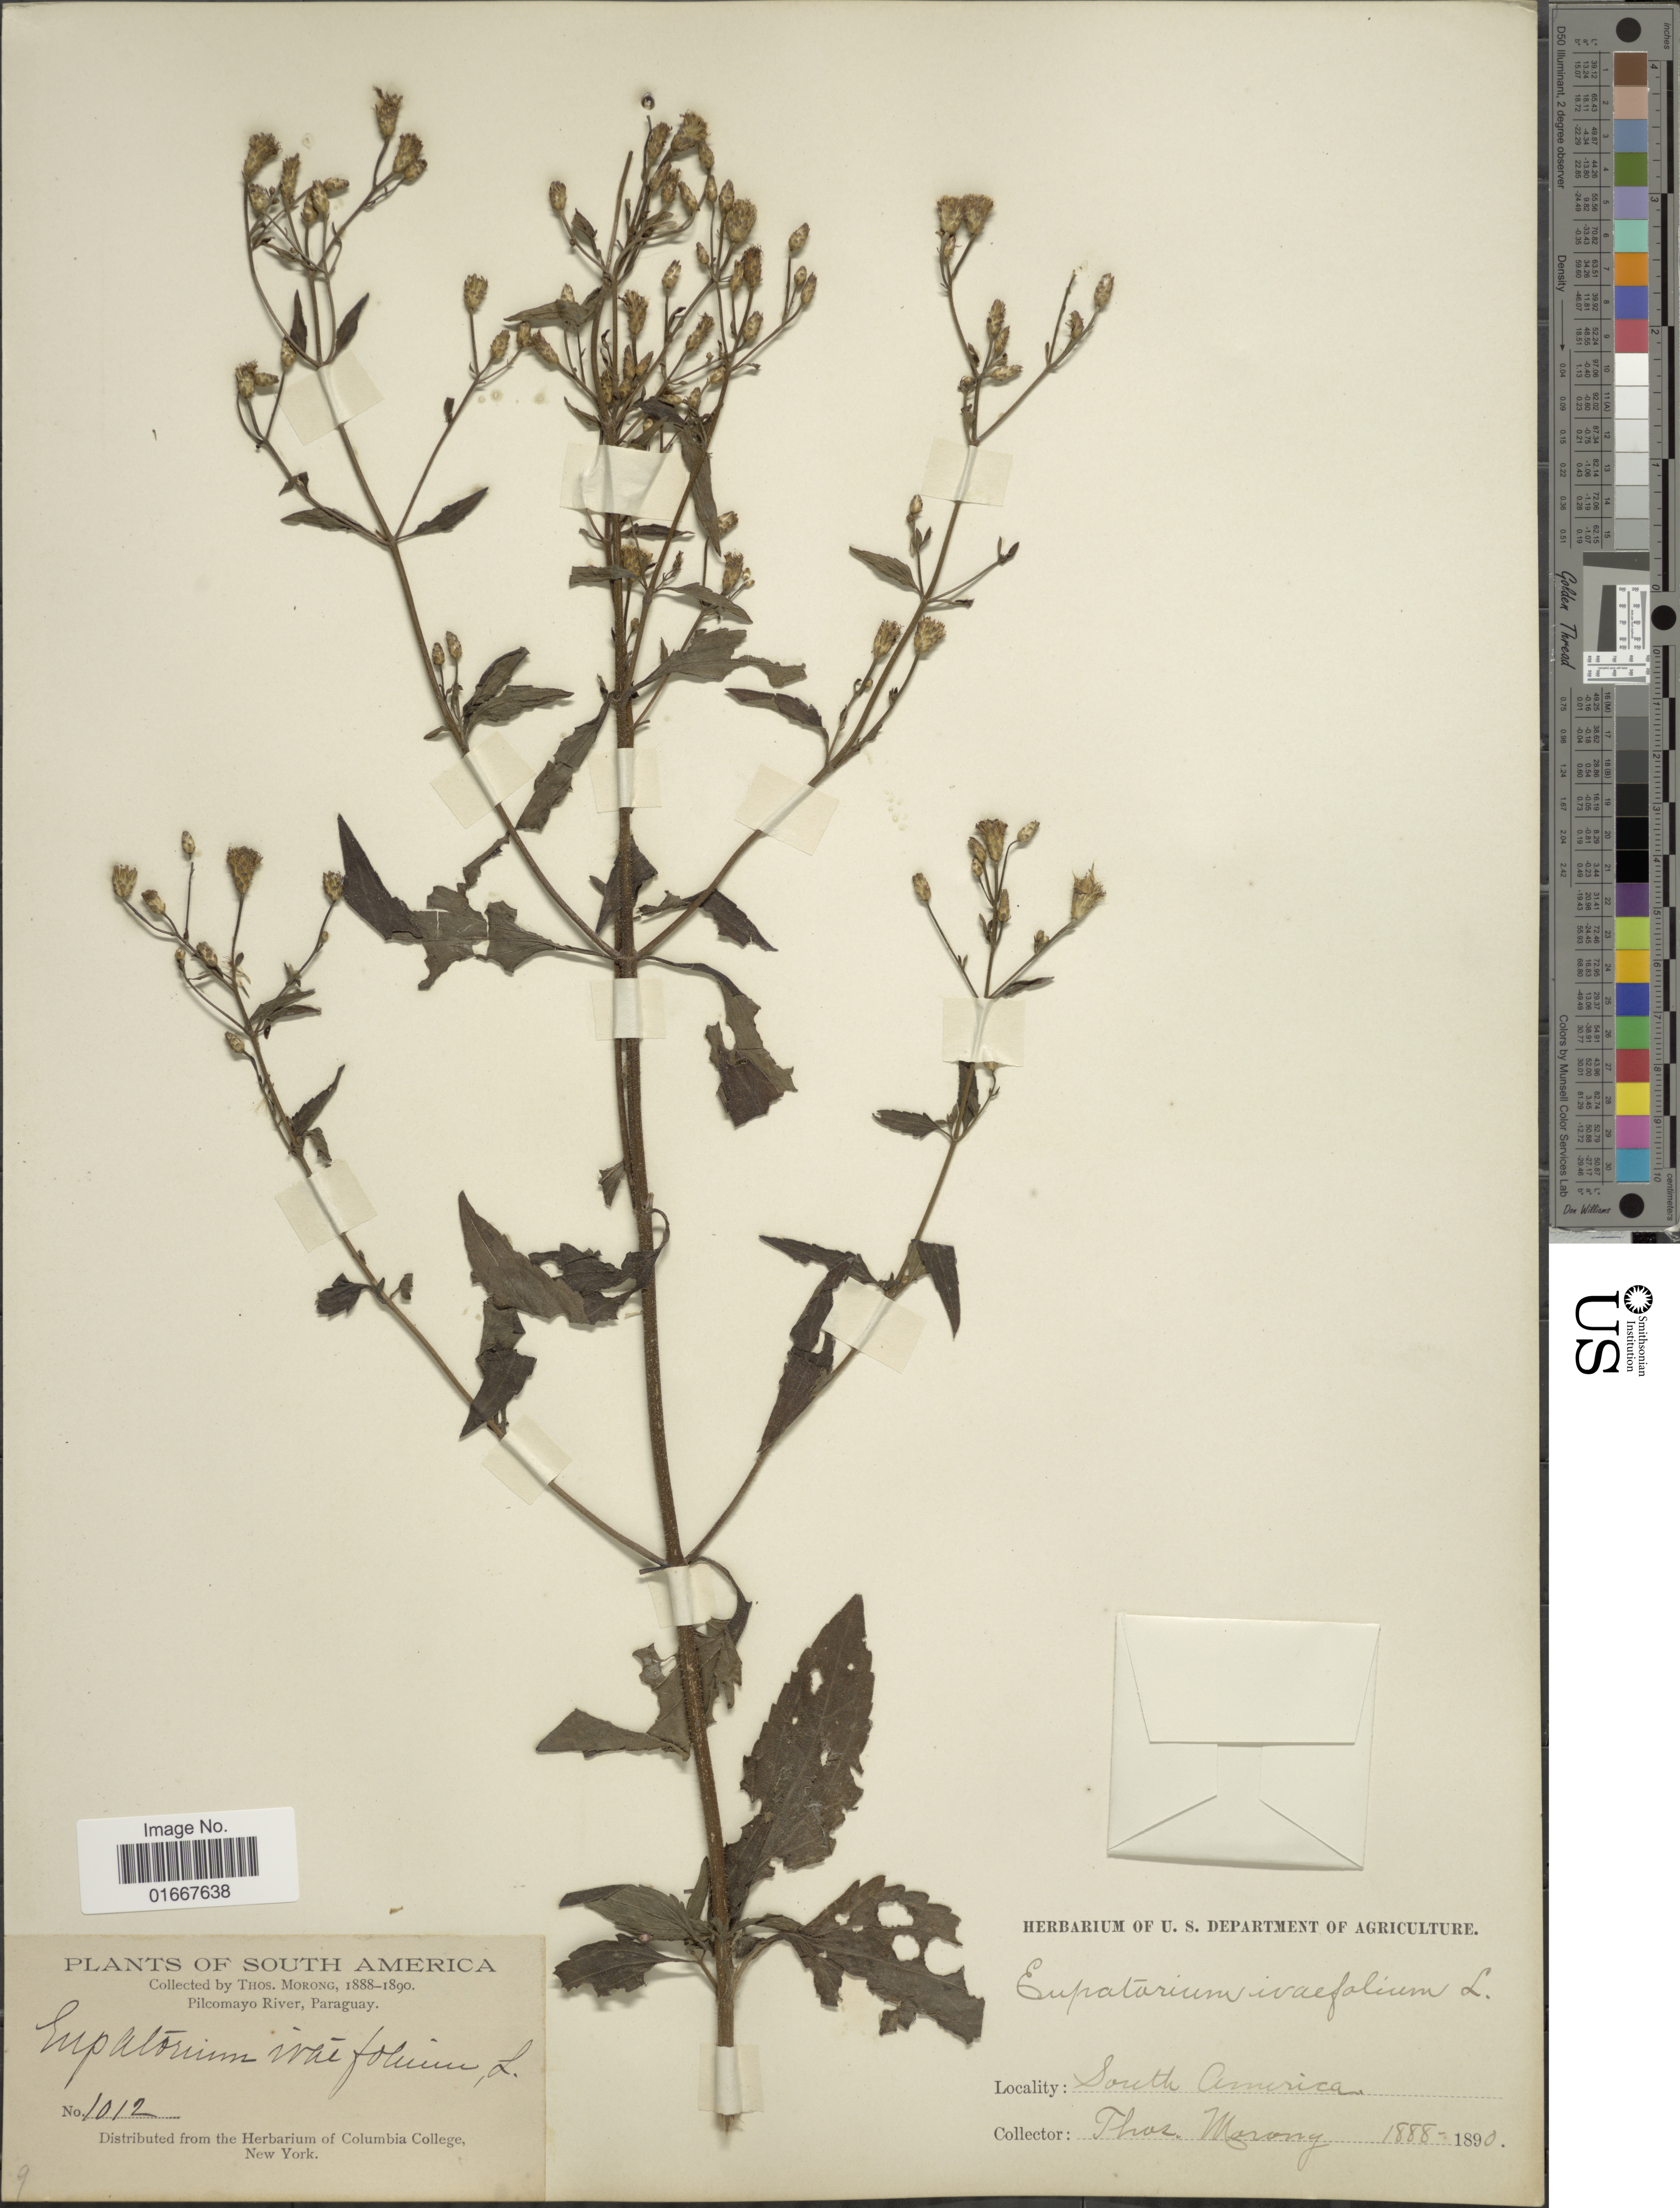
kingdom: Plantae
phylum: Tracheophyta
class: Magnoliopsida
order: Asterales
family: Asteraceae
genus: Chromolaena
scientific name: Chromolaena ivaefolia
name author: (L.) R.M. King & H. Rob.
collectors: ex herb. T. Morong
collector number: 1012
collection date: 1888/1890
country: Paraguay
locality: Pilcomayo River